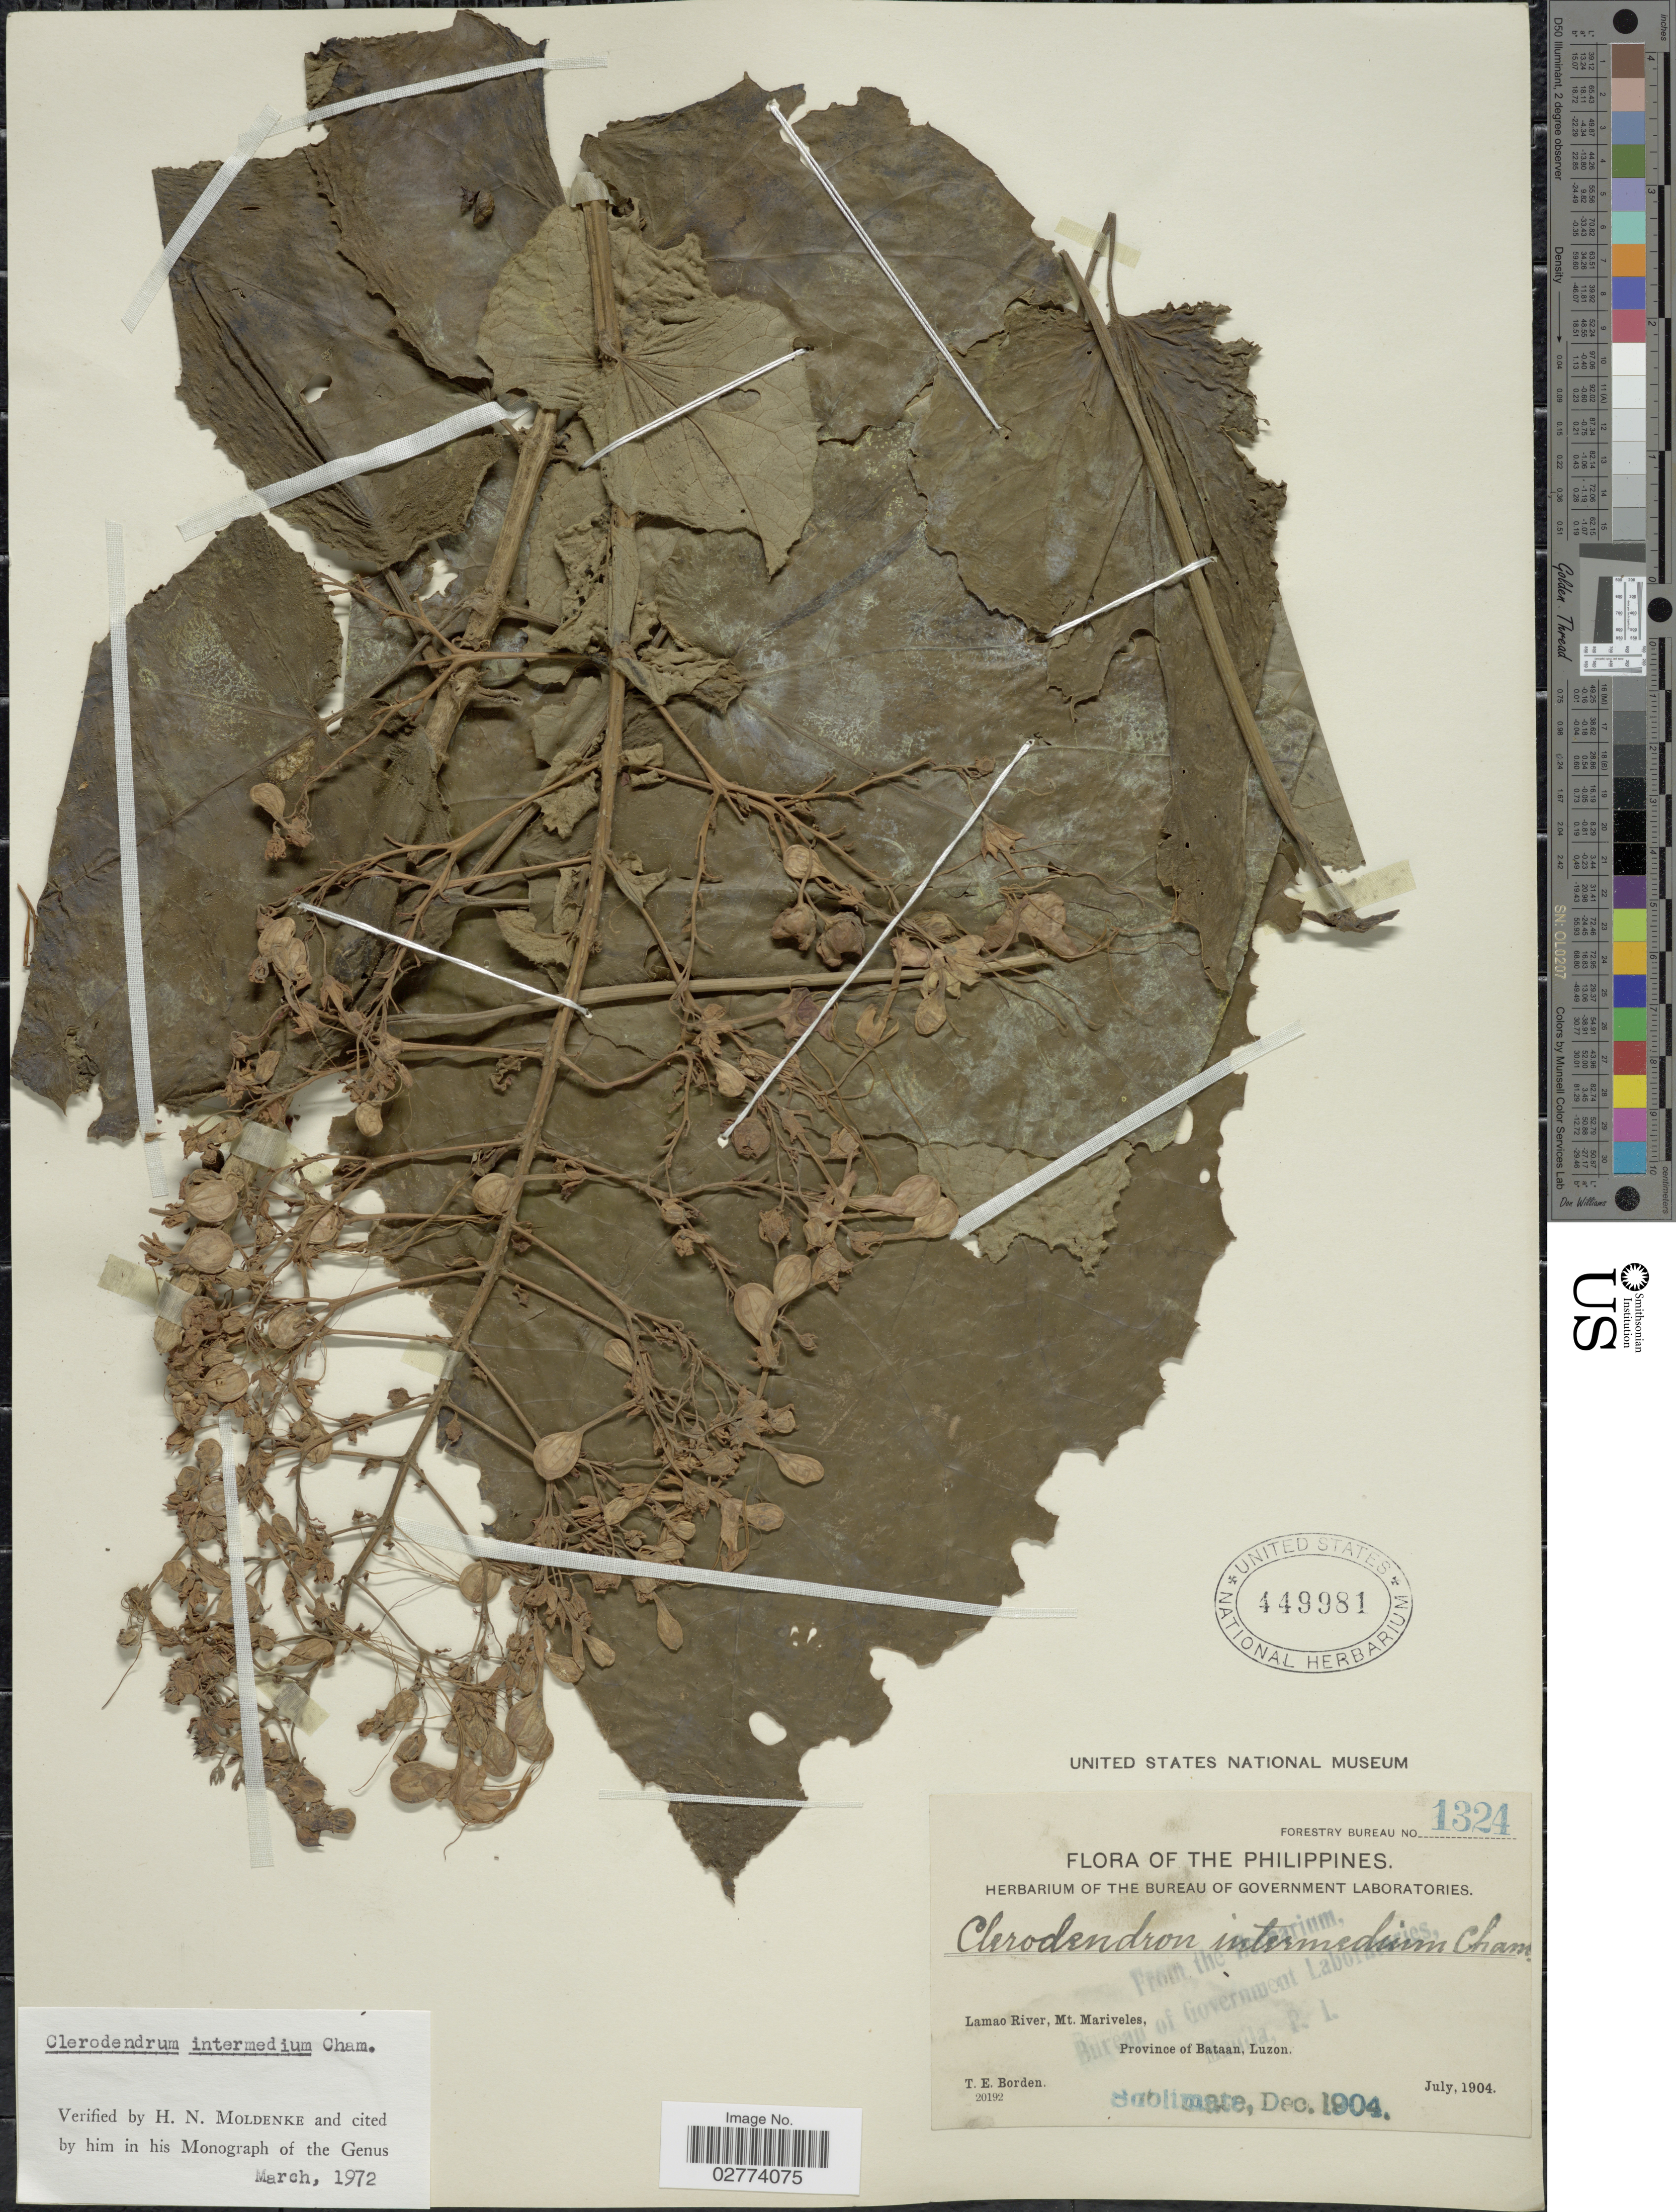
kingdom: Plantae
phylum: Tracheophyta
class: Magnoliopsida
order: Lamiales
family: Lamiaceae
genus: Clerodendrum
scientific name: Clerodendrum intermedium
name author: Cham.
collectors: T. E. Borden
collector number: Forestry Bureau 1324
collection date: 1904-07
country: Philippines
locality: Lamao River, Mt. Mariveles, Province of Bataan, Luzon.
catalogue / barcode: US 449981